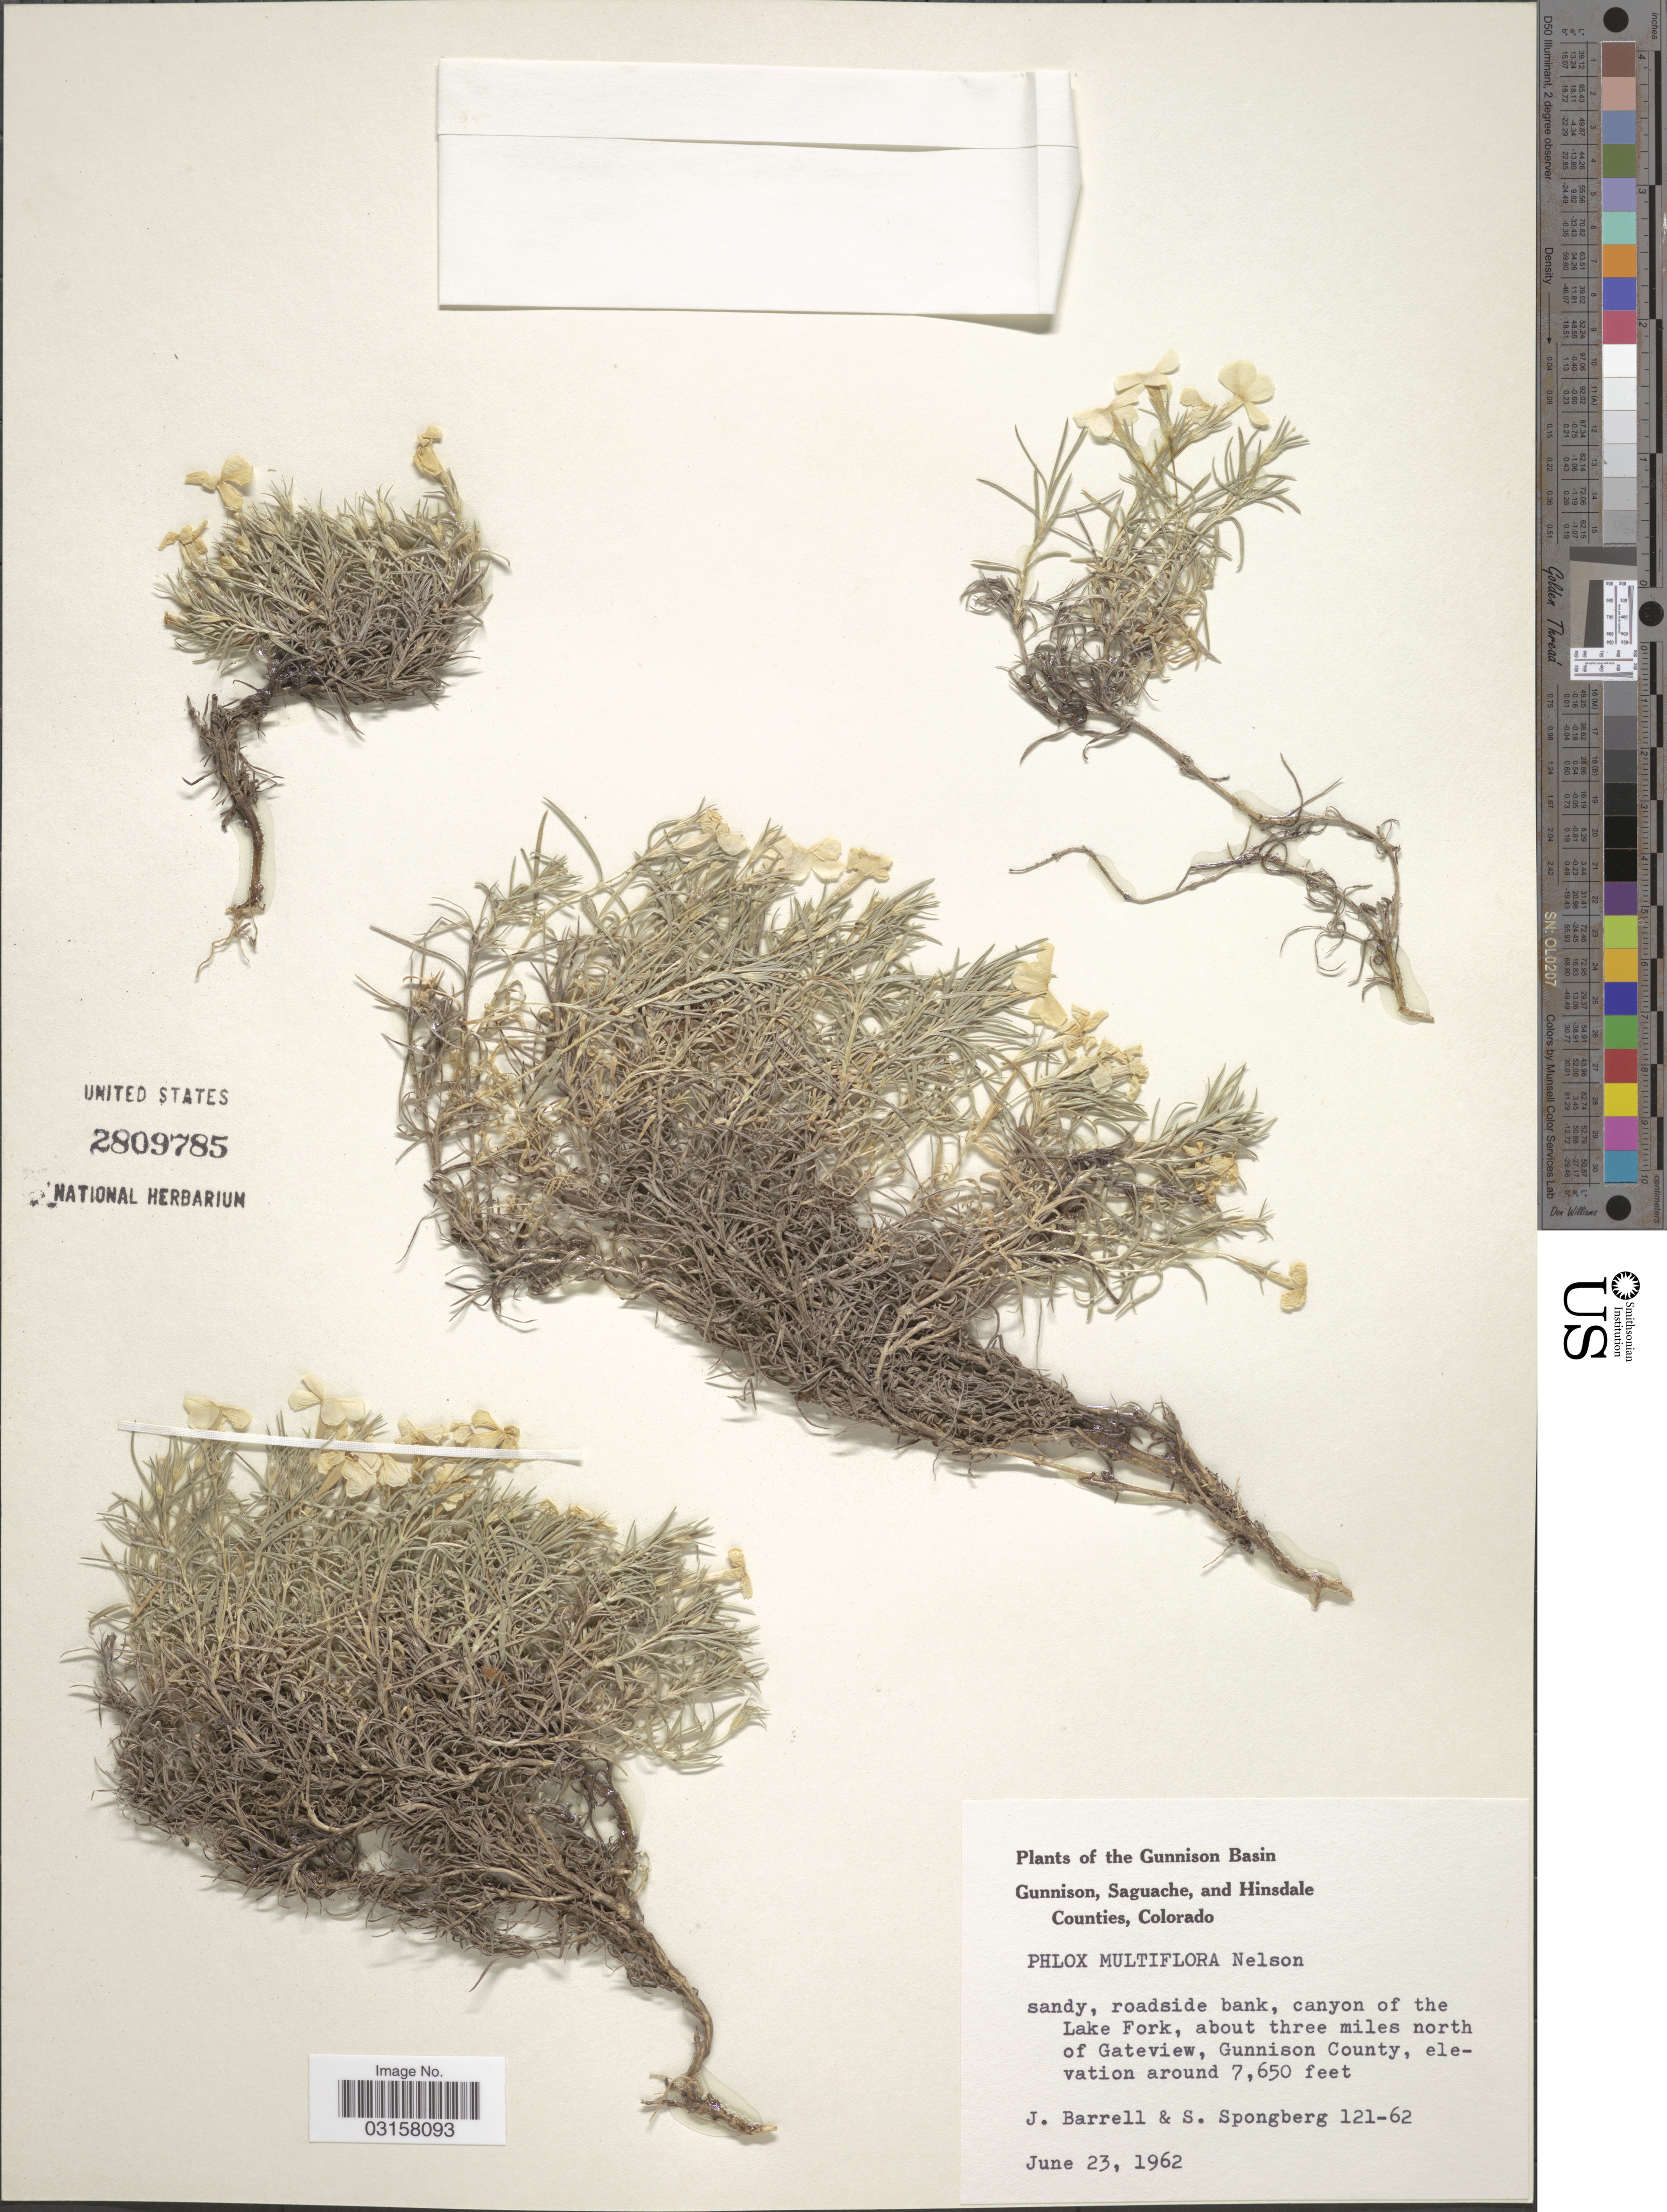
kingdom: Plantae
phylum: Tracheophyta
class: Magnoliopsida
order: Ericales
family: Polemoniaceae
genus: Phlox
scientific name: Phlox multiflora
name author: A. Nelson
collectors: J. Barrell & S. A.Spongberg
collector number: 121-62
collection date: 1962-06-23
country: United States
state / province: Colorado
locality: The Gunnison Basin. Canyon of the Lake Fork, about three miles north of Gateview, Gunnison County.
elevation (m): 2332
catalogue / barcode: US 2809785